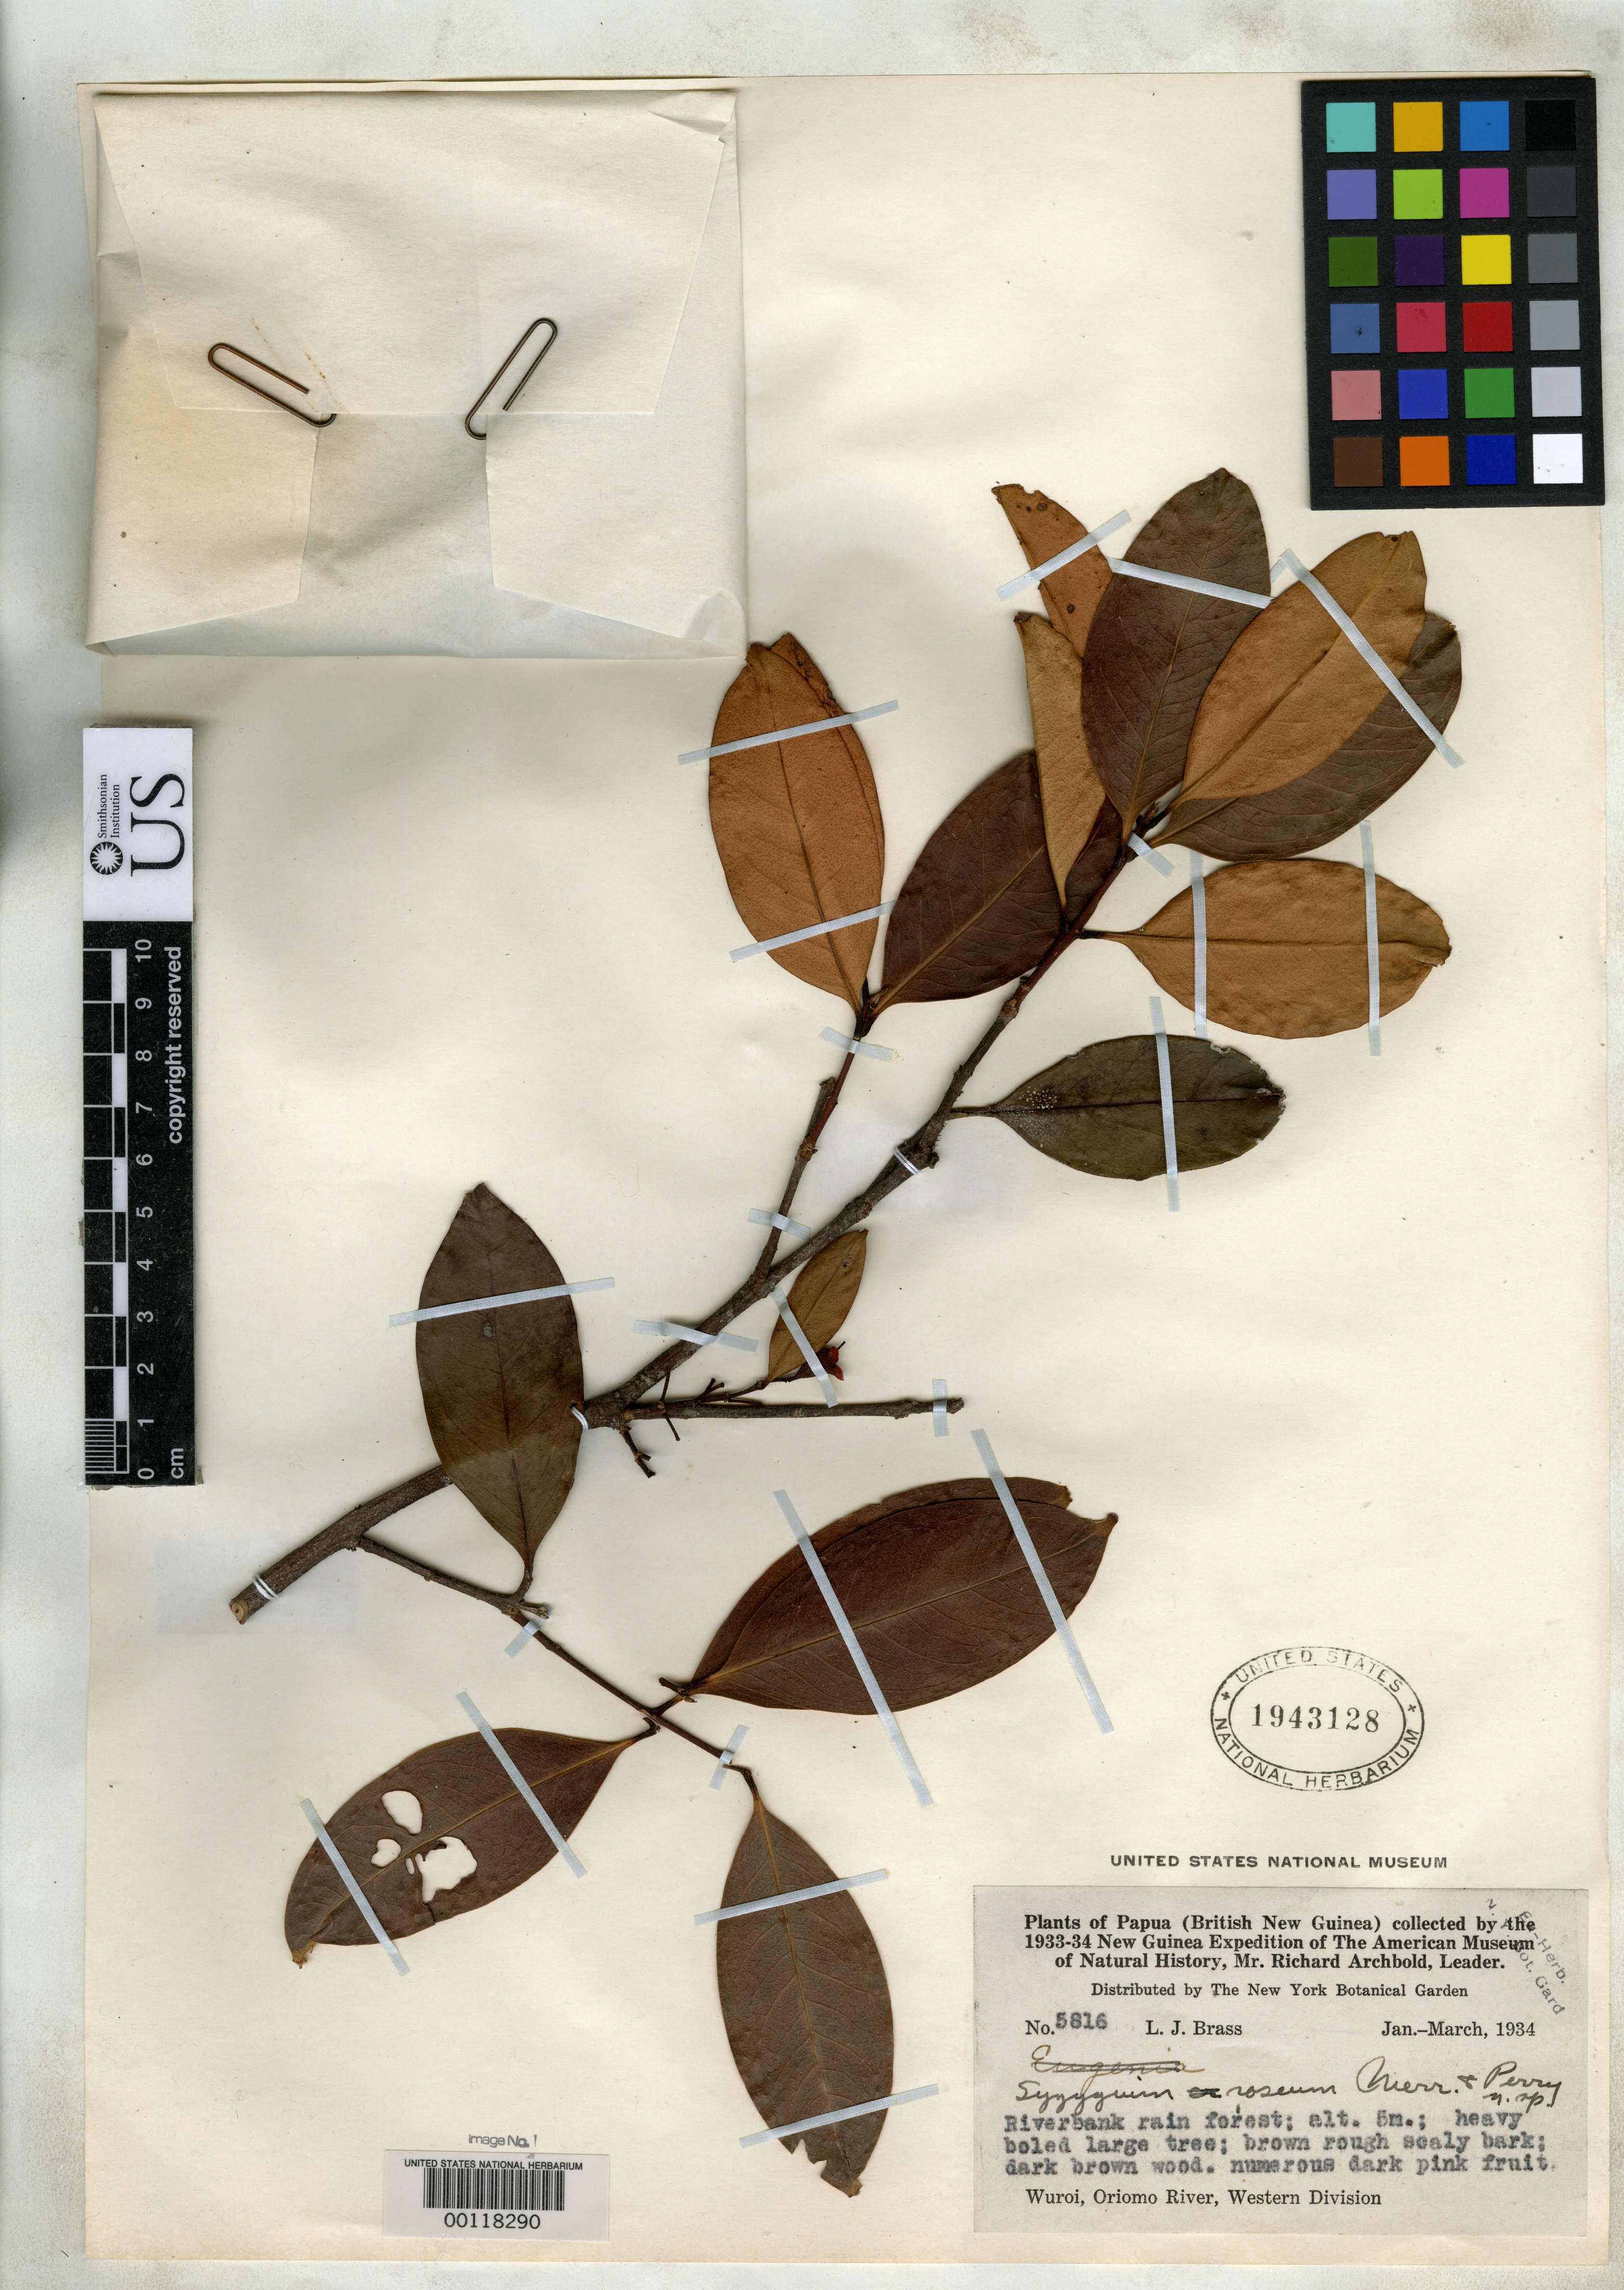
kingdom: Plantae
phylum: Tracheophyta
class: Magnoliopsida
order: Myrtales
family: Myrtaceae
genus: Syzygium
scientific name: Syzygium roseum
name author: Merr. & L.M. Perry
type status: Isotype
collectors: L. J. Brass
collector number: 5816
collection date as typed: Jan 1934 and -- Mar 1934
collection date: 1934-01,1934-03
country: Papua New Guinea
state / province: Western Highlands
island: New Guinea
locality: Wuroi, Oriomo River.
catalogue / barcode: US 1943128